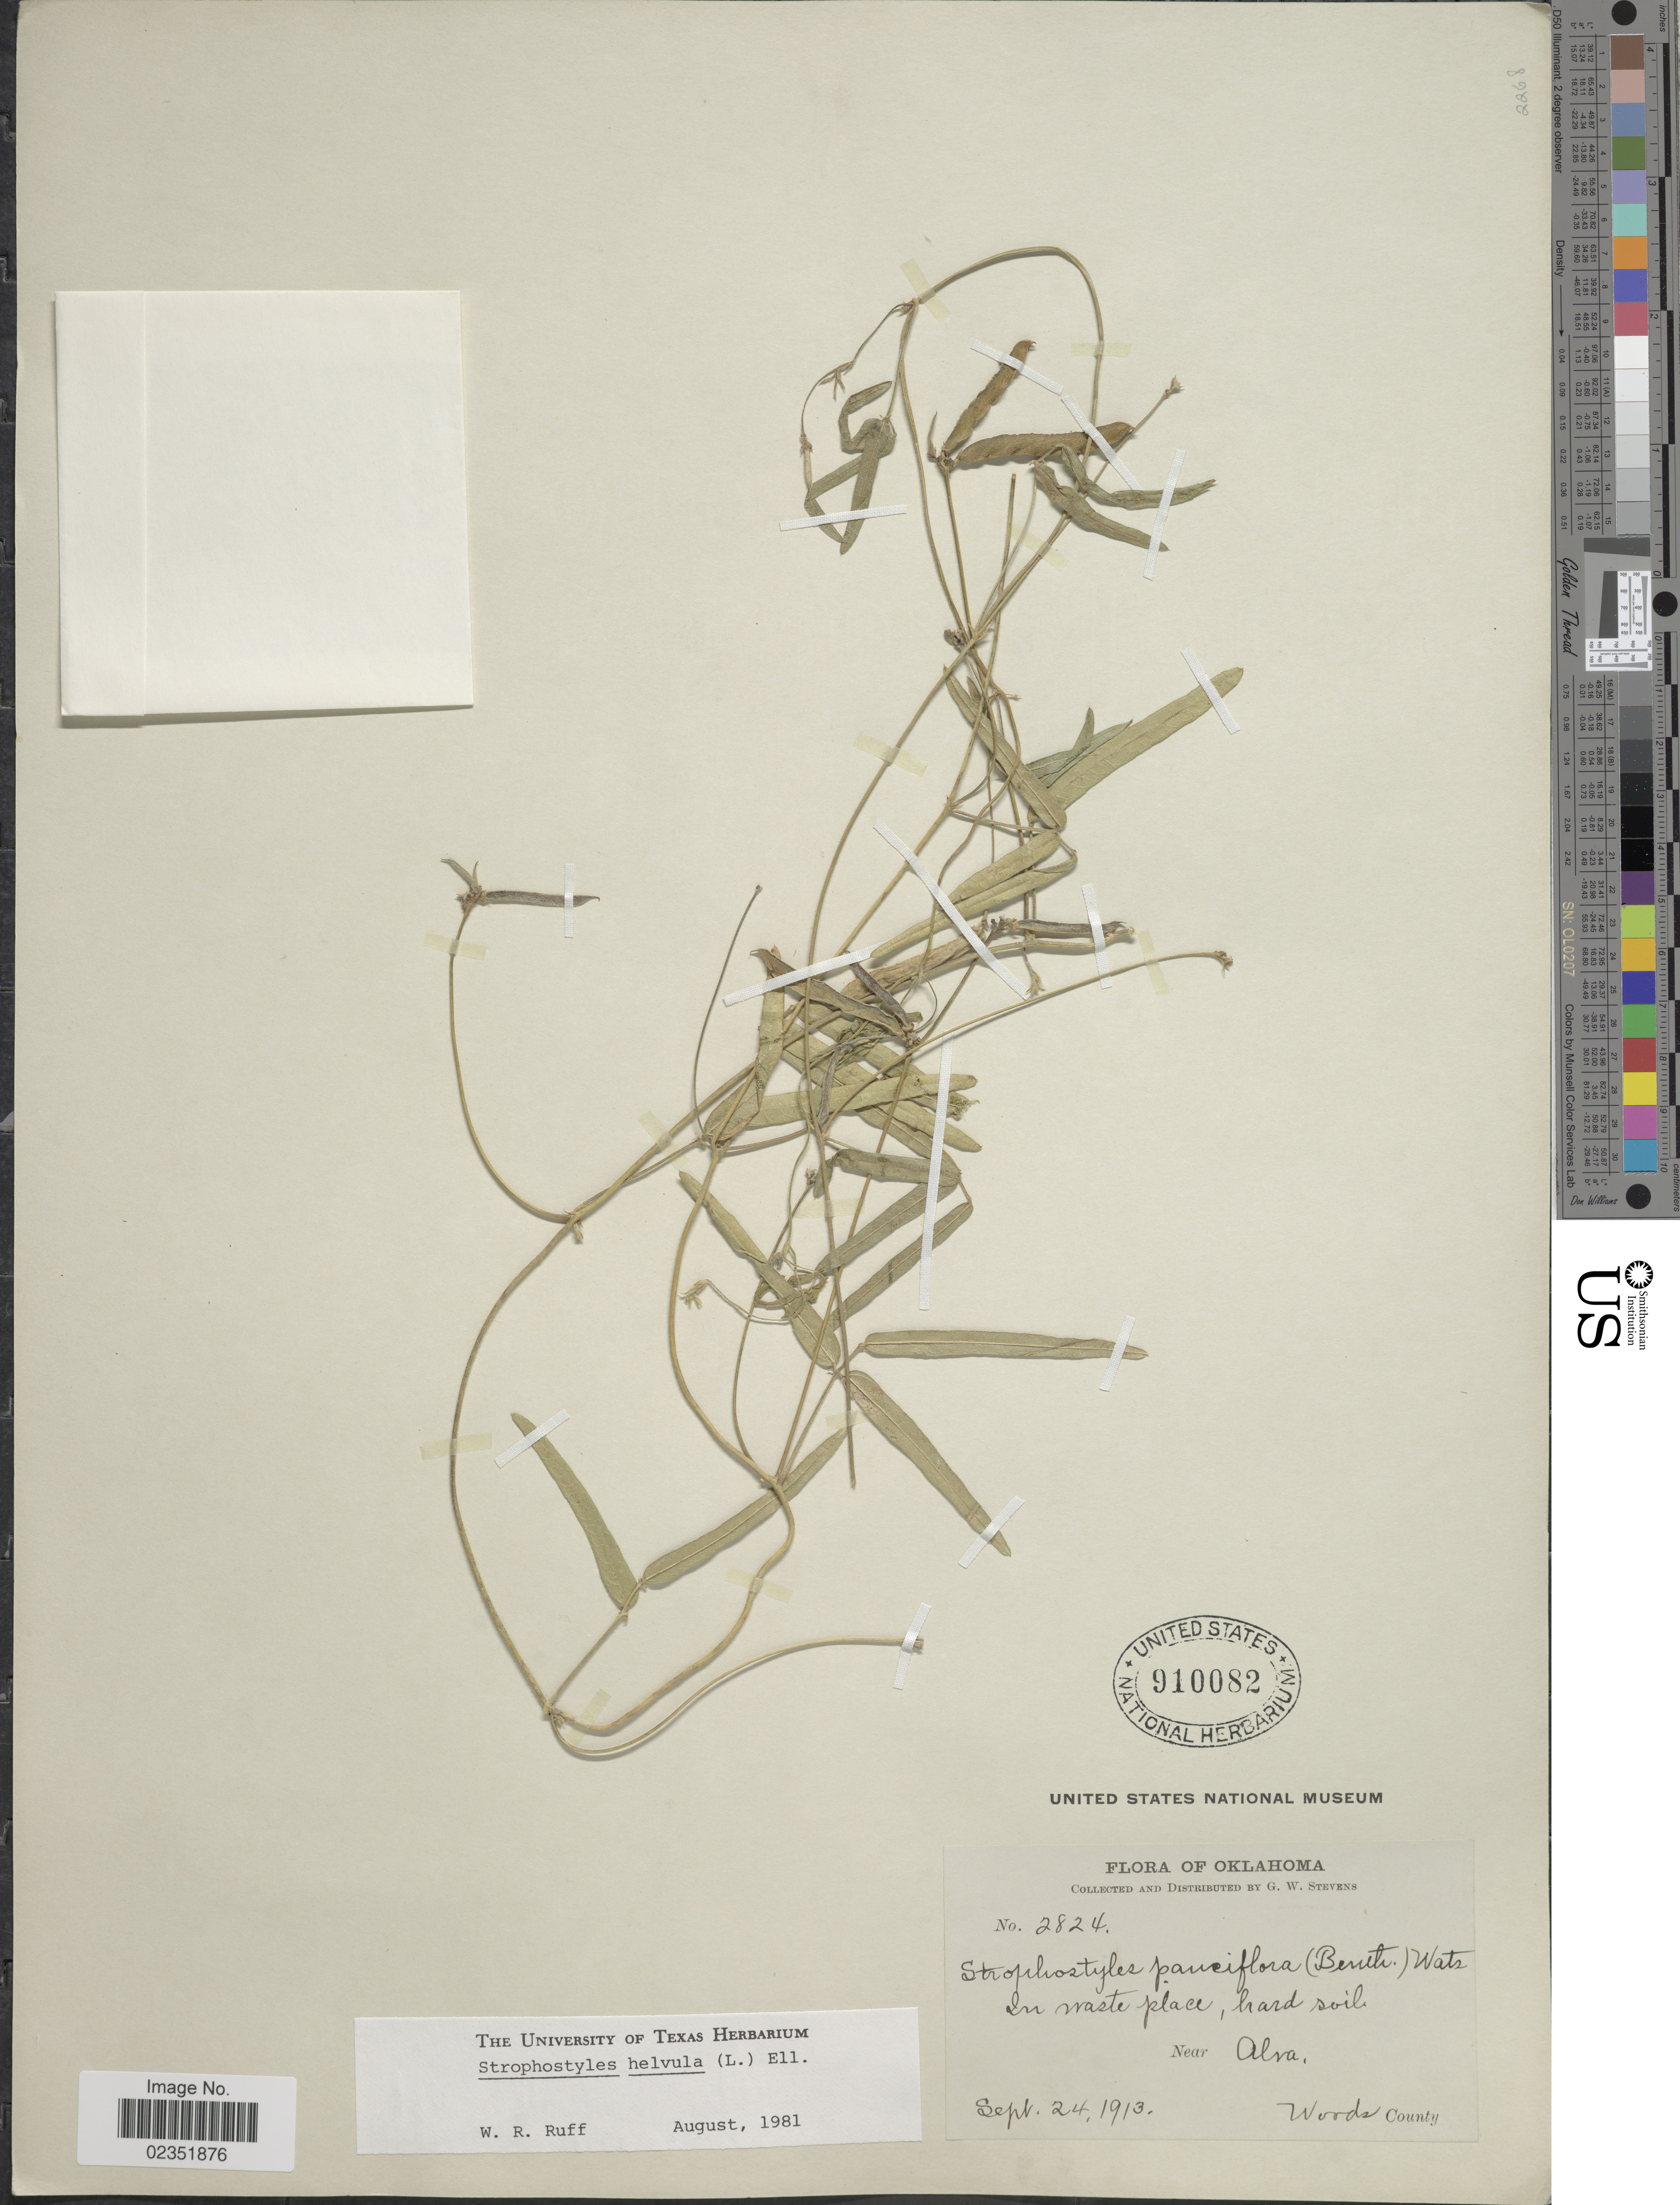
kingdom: Plantae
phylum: Tracheophyta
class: Magnoliopsida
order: Fabales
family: Fabaceae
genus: Strophostyles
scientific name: Strophostyles helvola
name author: (L.) Elliott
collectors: G. W. Stevens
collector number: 2824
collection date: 1913-09-24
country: United States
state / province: Oklahoma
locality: In waste place, hard soil, Near Alva, Woods County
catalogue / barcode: US 910082